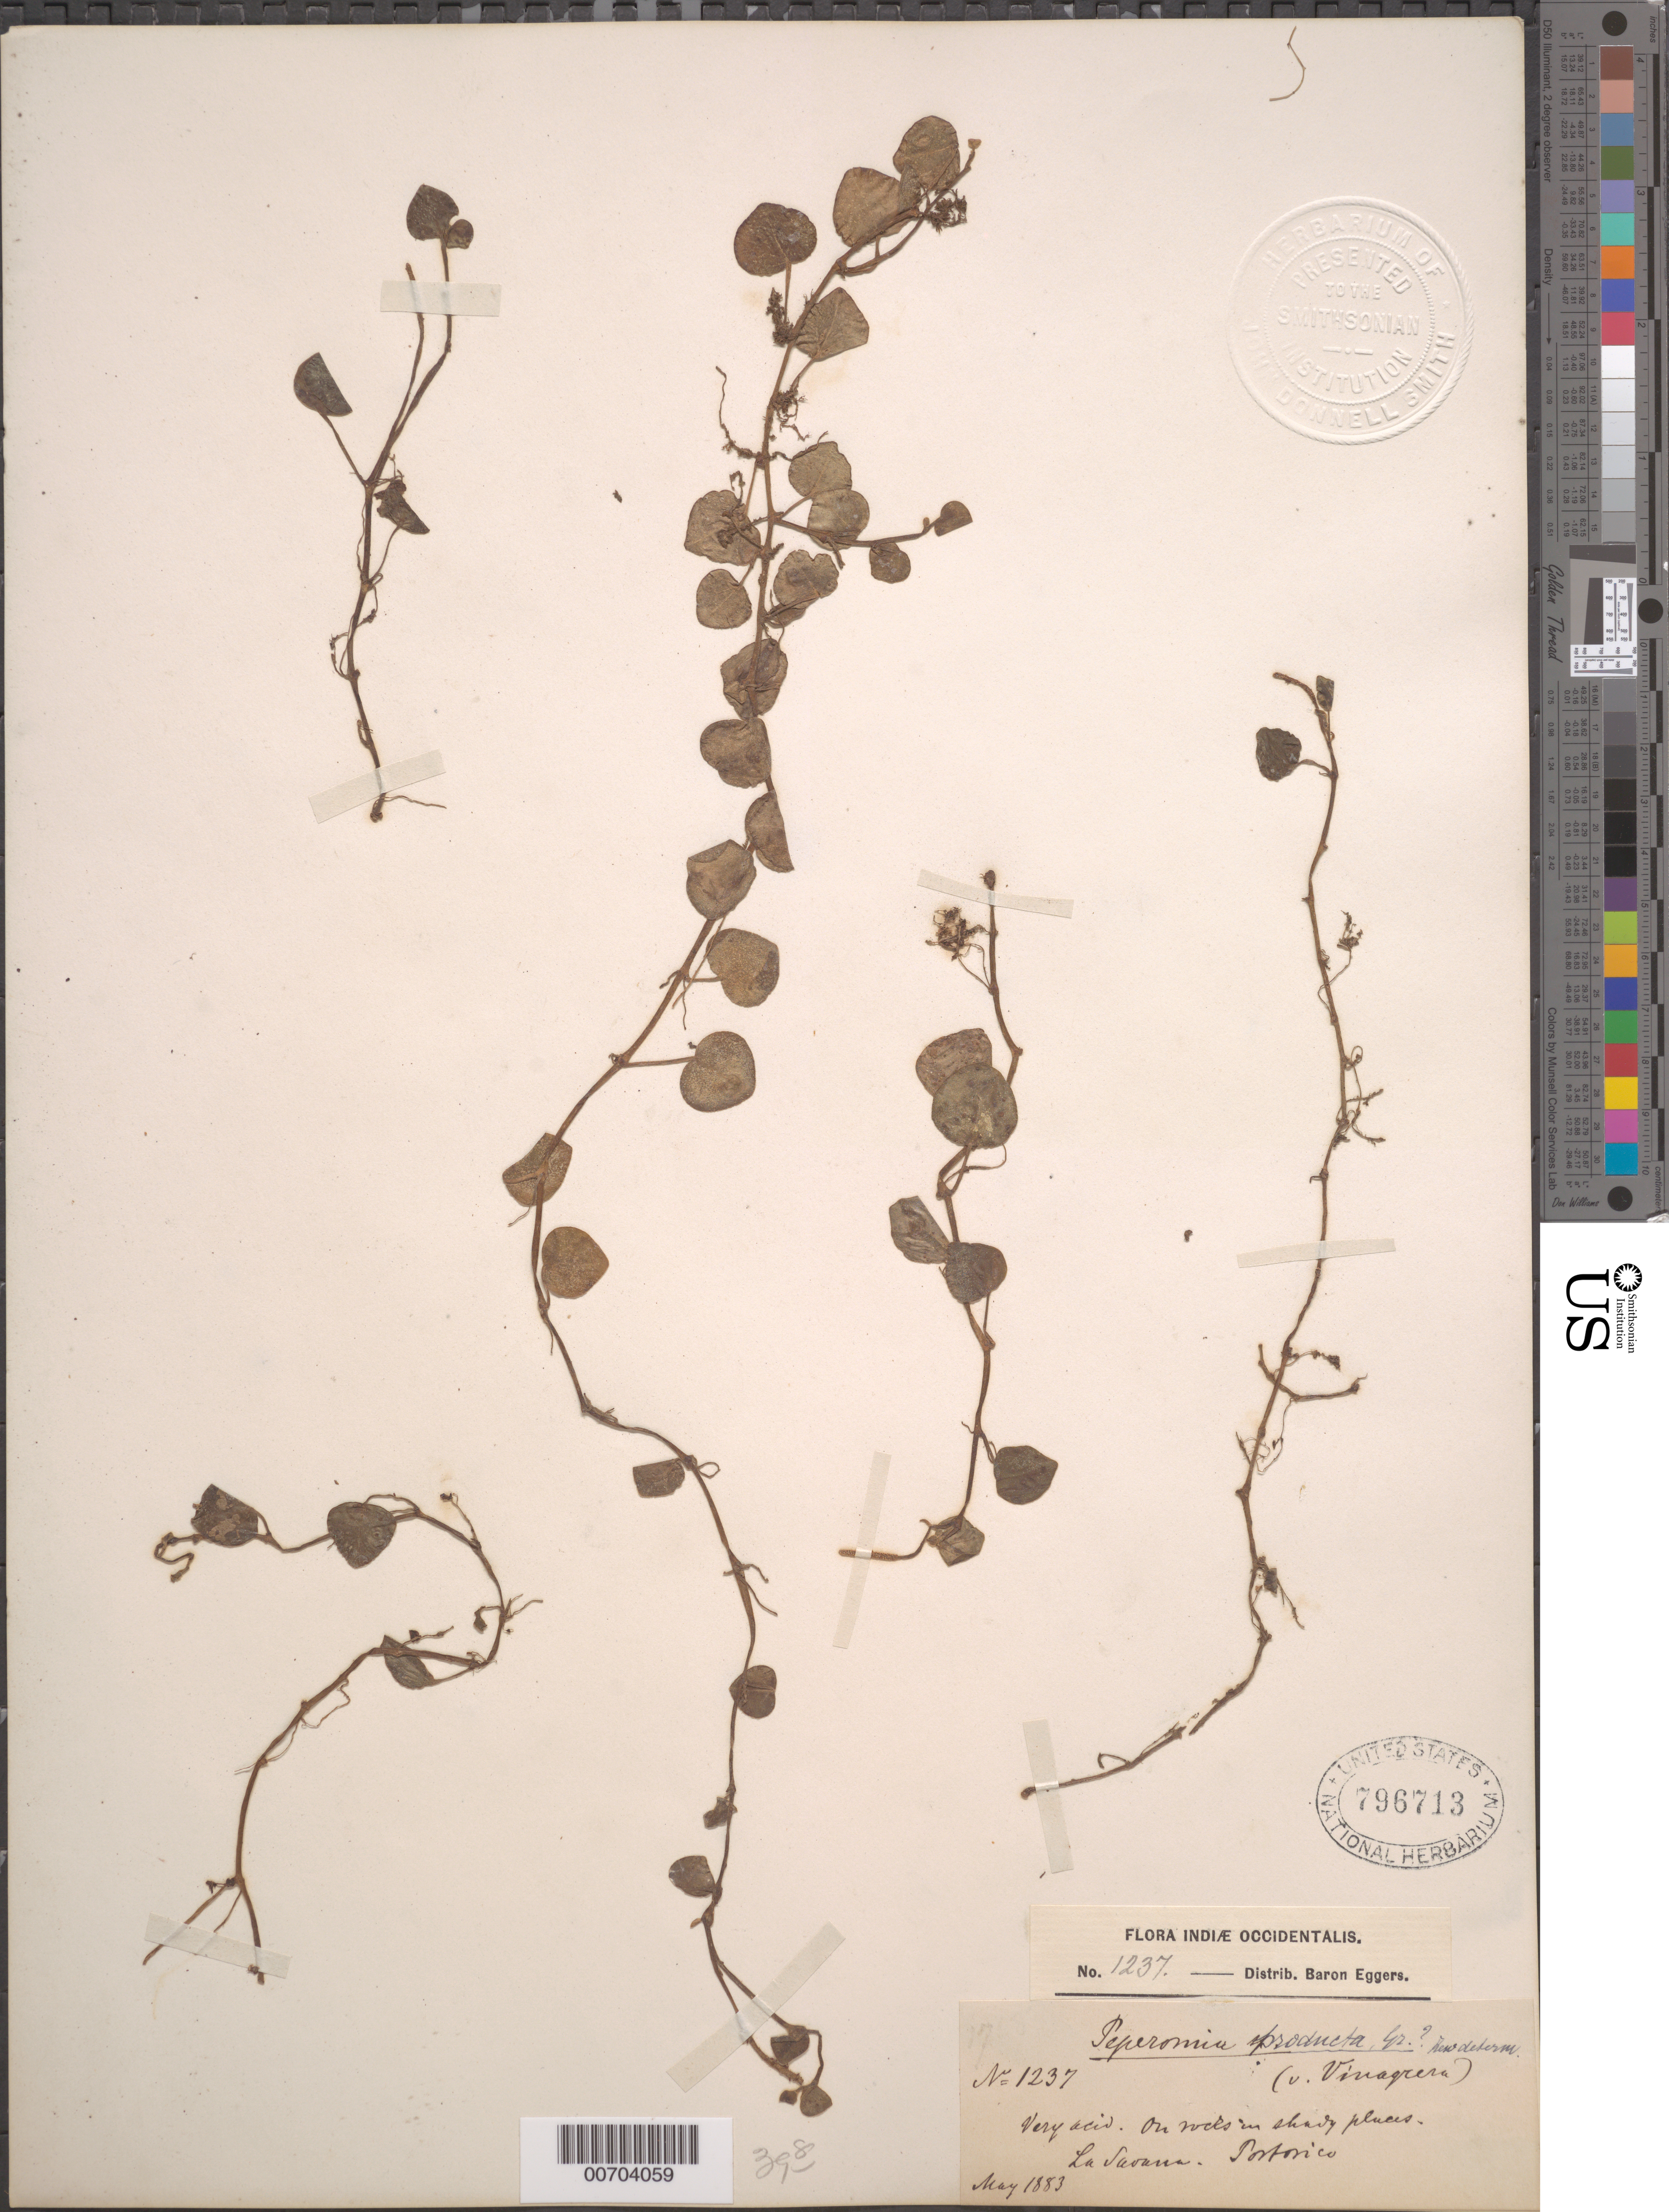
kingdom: Plantae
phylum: Tracheophyta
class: Magnoliopsida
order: Piperales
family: Piperaceae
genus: Peperomia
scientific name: Peperomia producta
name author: Griseb.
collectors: H. F. A. von Eggers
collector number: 1237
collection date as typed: May 1883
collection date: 1883-05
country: Puerto Rico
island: Greater Antilles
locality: La Savana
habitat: Very arid. On rocks in shady places.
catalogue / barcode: US 796713